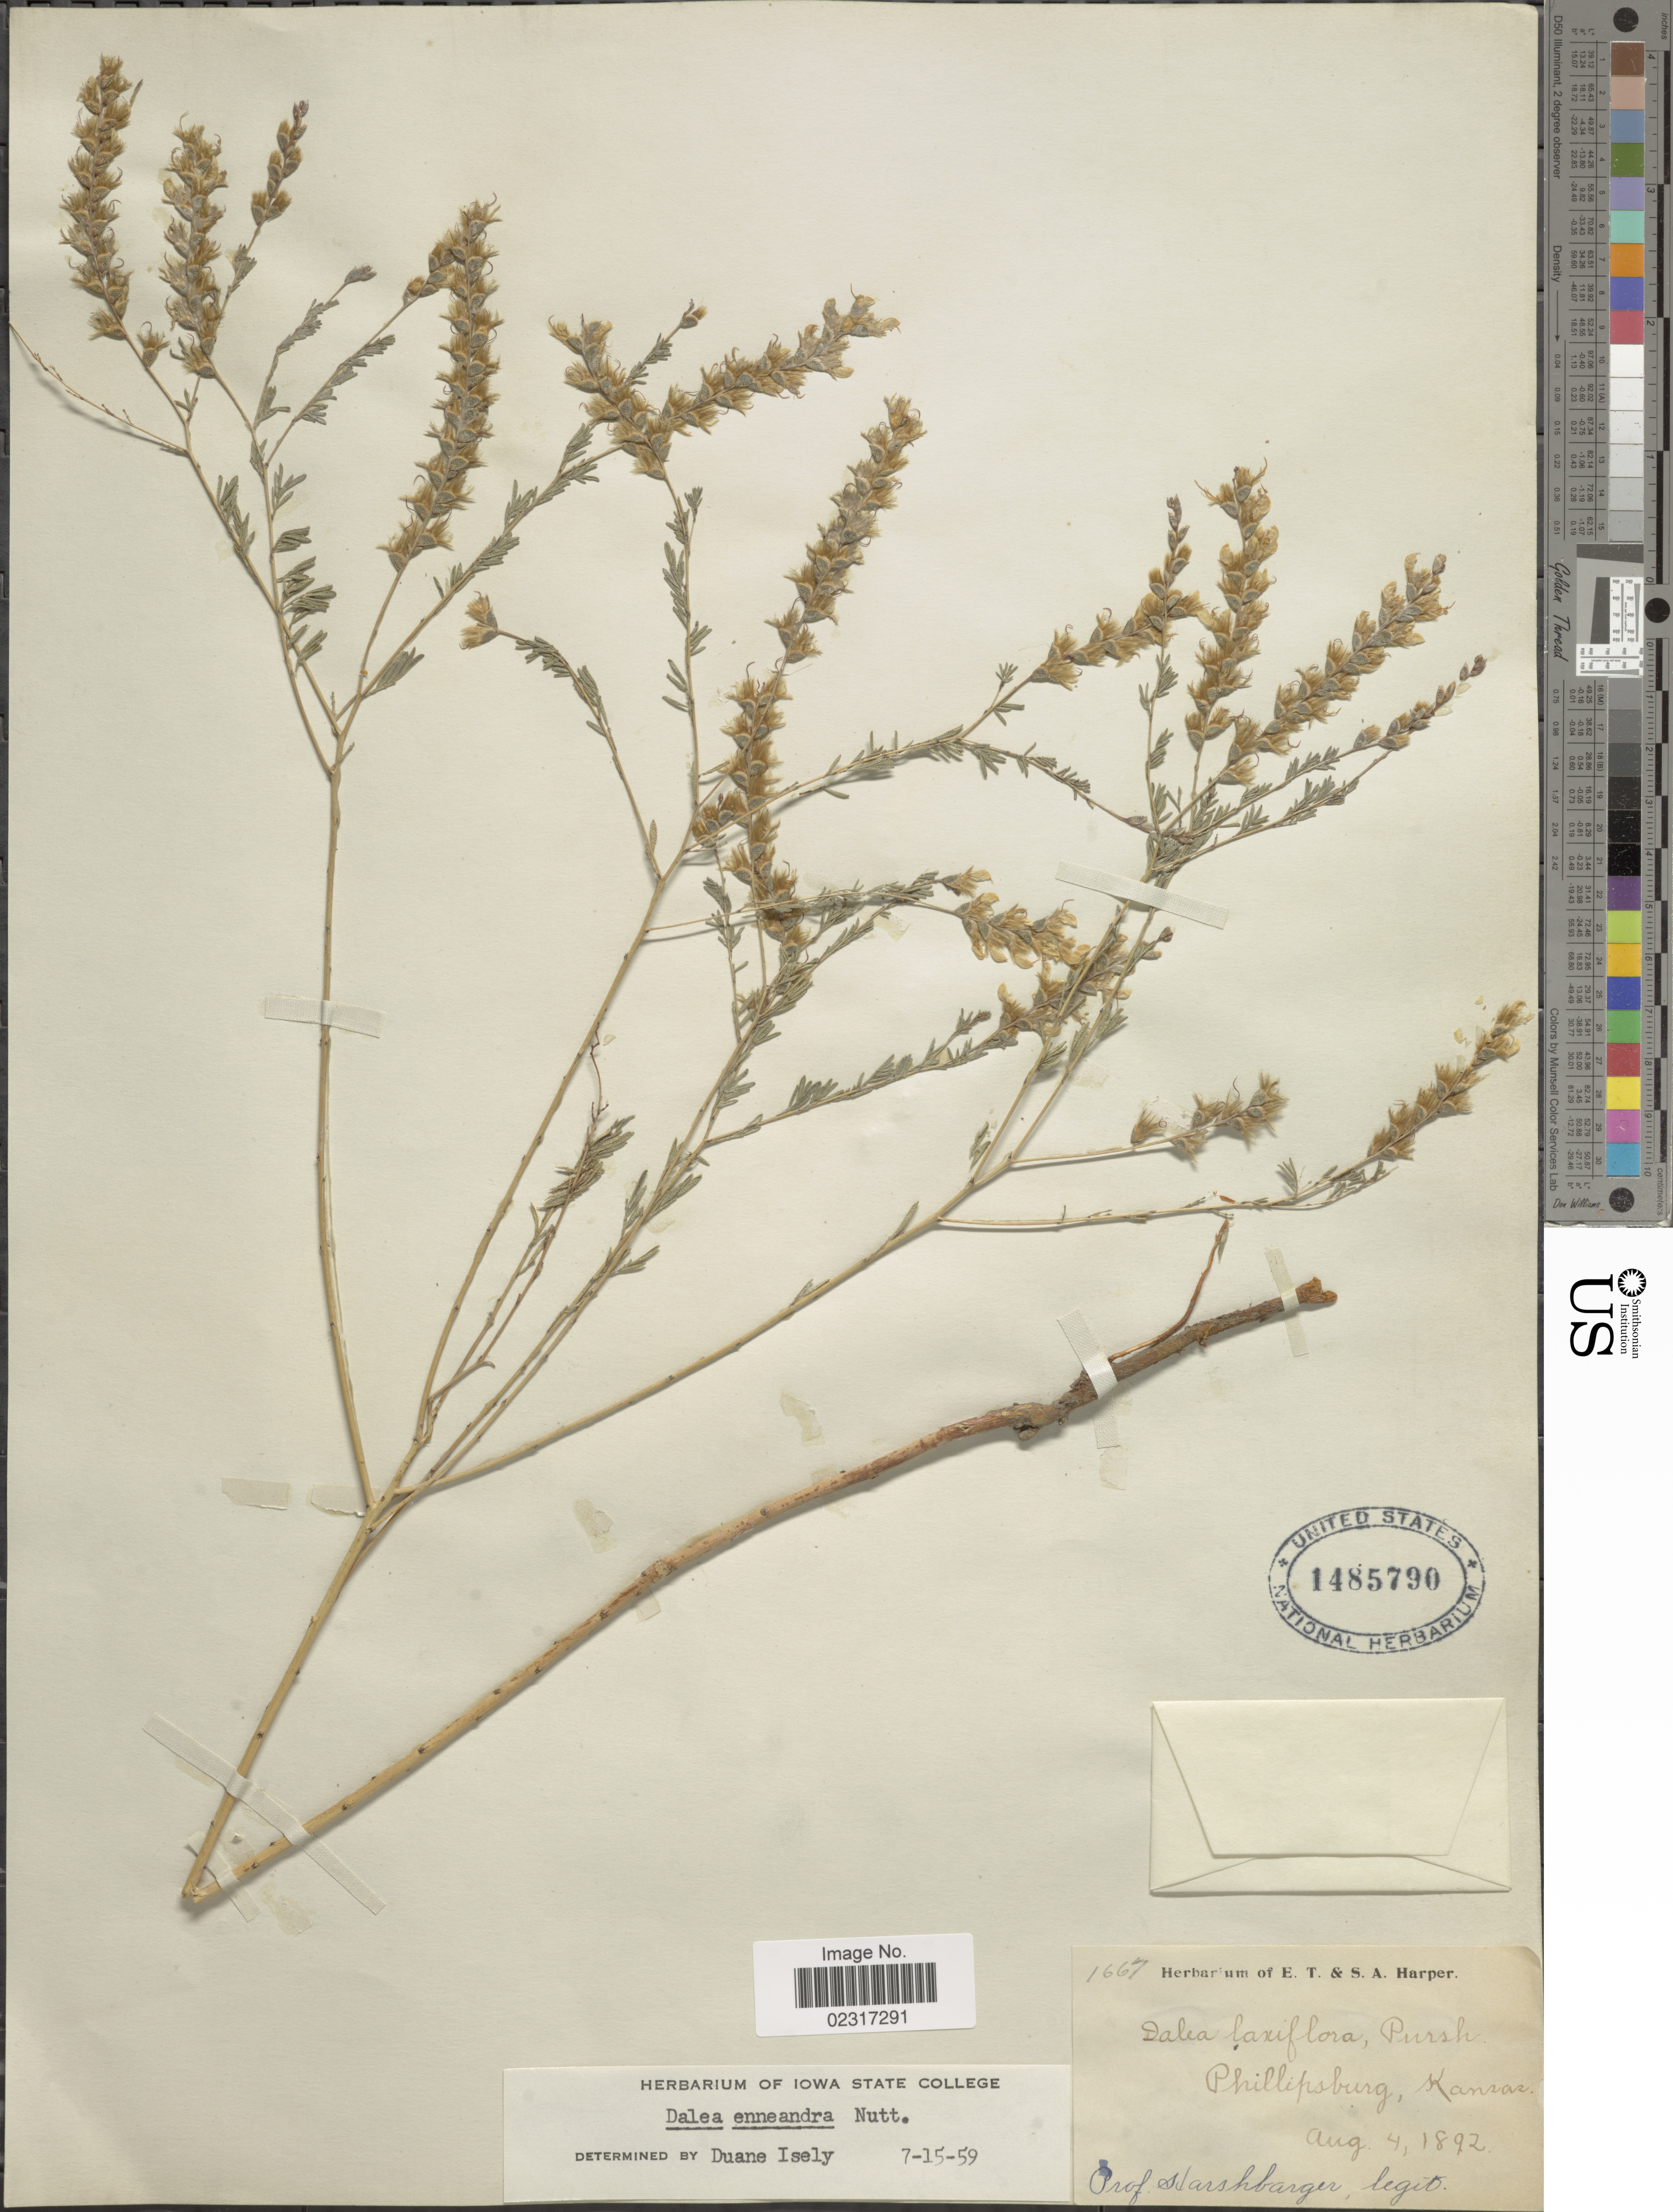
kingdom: Plantae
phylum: Tracheophyta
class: Magnoliopsida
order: Fabales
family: Fabaceae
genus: Dalea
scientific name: Dalea enneandra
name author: Nutt.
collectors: W. Starshbarger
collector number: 1667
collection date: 1892-08-04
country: United States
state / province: Kansas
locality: Phillipsburg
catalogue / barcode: US 1485790